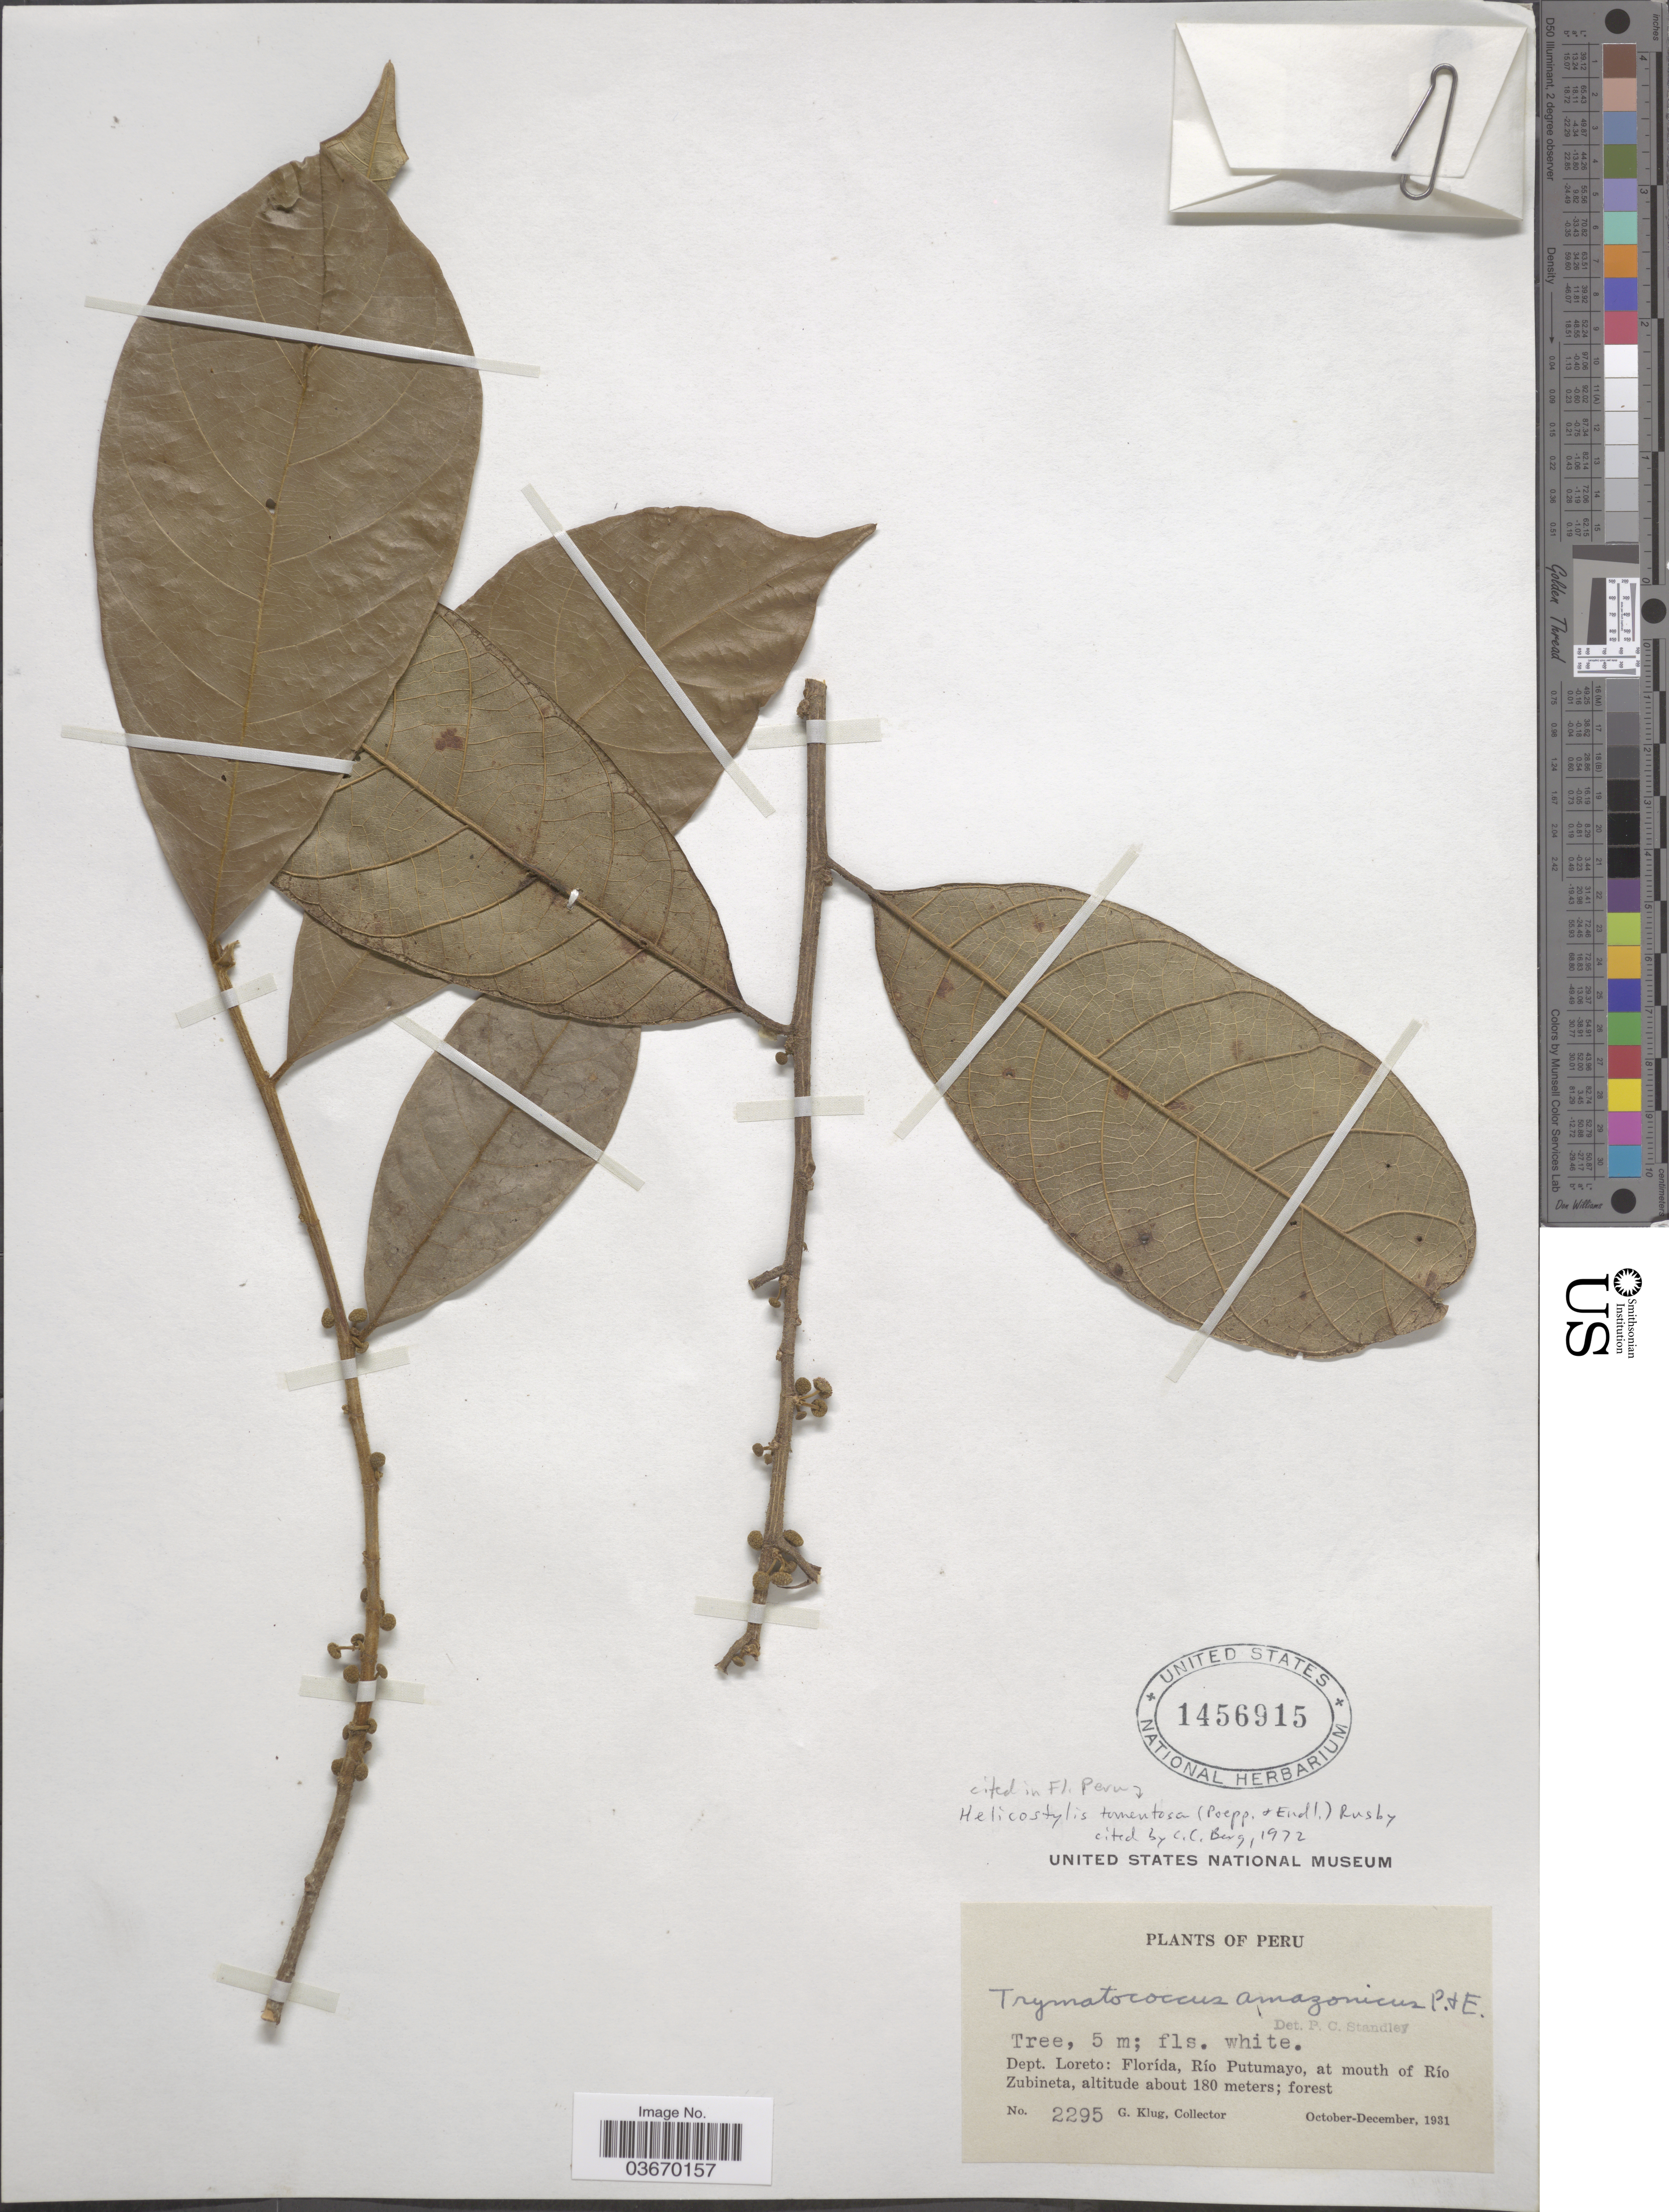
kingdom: Plantae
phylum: Tracheophyta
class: Magnoliopsida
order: Rosales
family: Moraceae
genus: Helicostylis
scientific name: Helicostylis tomentosa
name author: (Poepp. & Endl.) Rusby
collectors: G. Klug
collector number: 2295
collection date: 1931-10/1931-12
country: Peru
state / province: Loreto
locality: Dept. Loreto: Florída, Río Putumayo, at mouth of Río Zubineta.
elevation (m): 180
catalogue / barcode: US 1456915